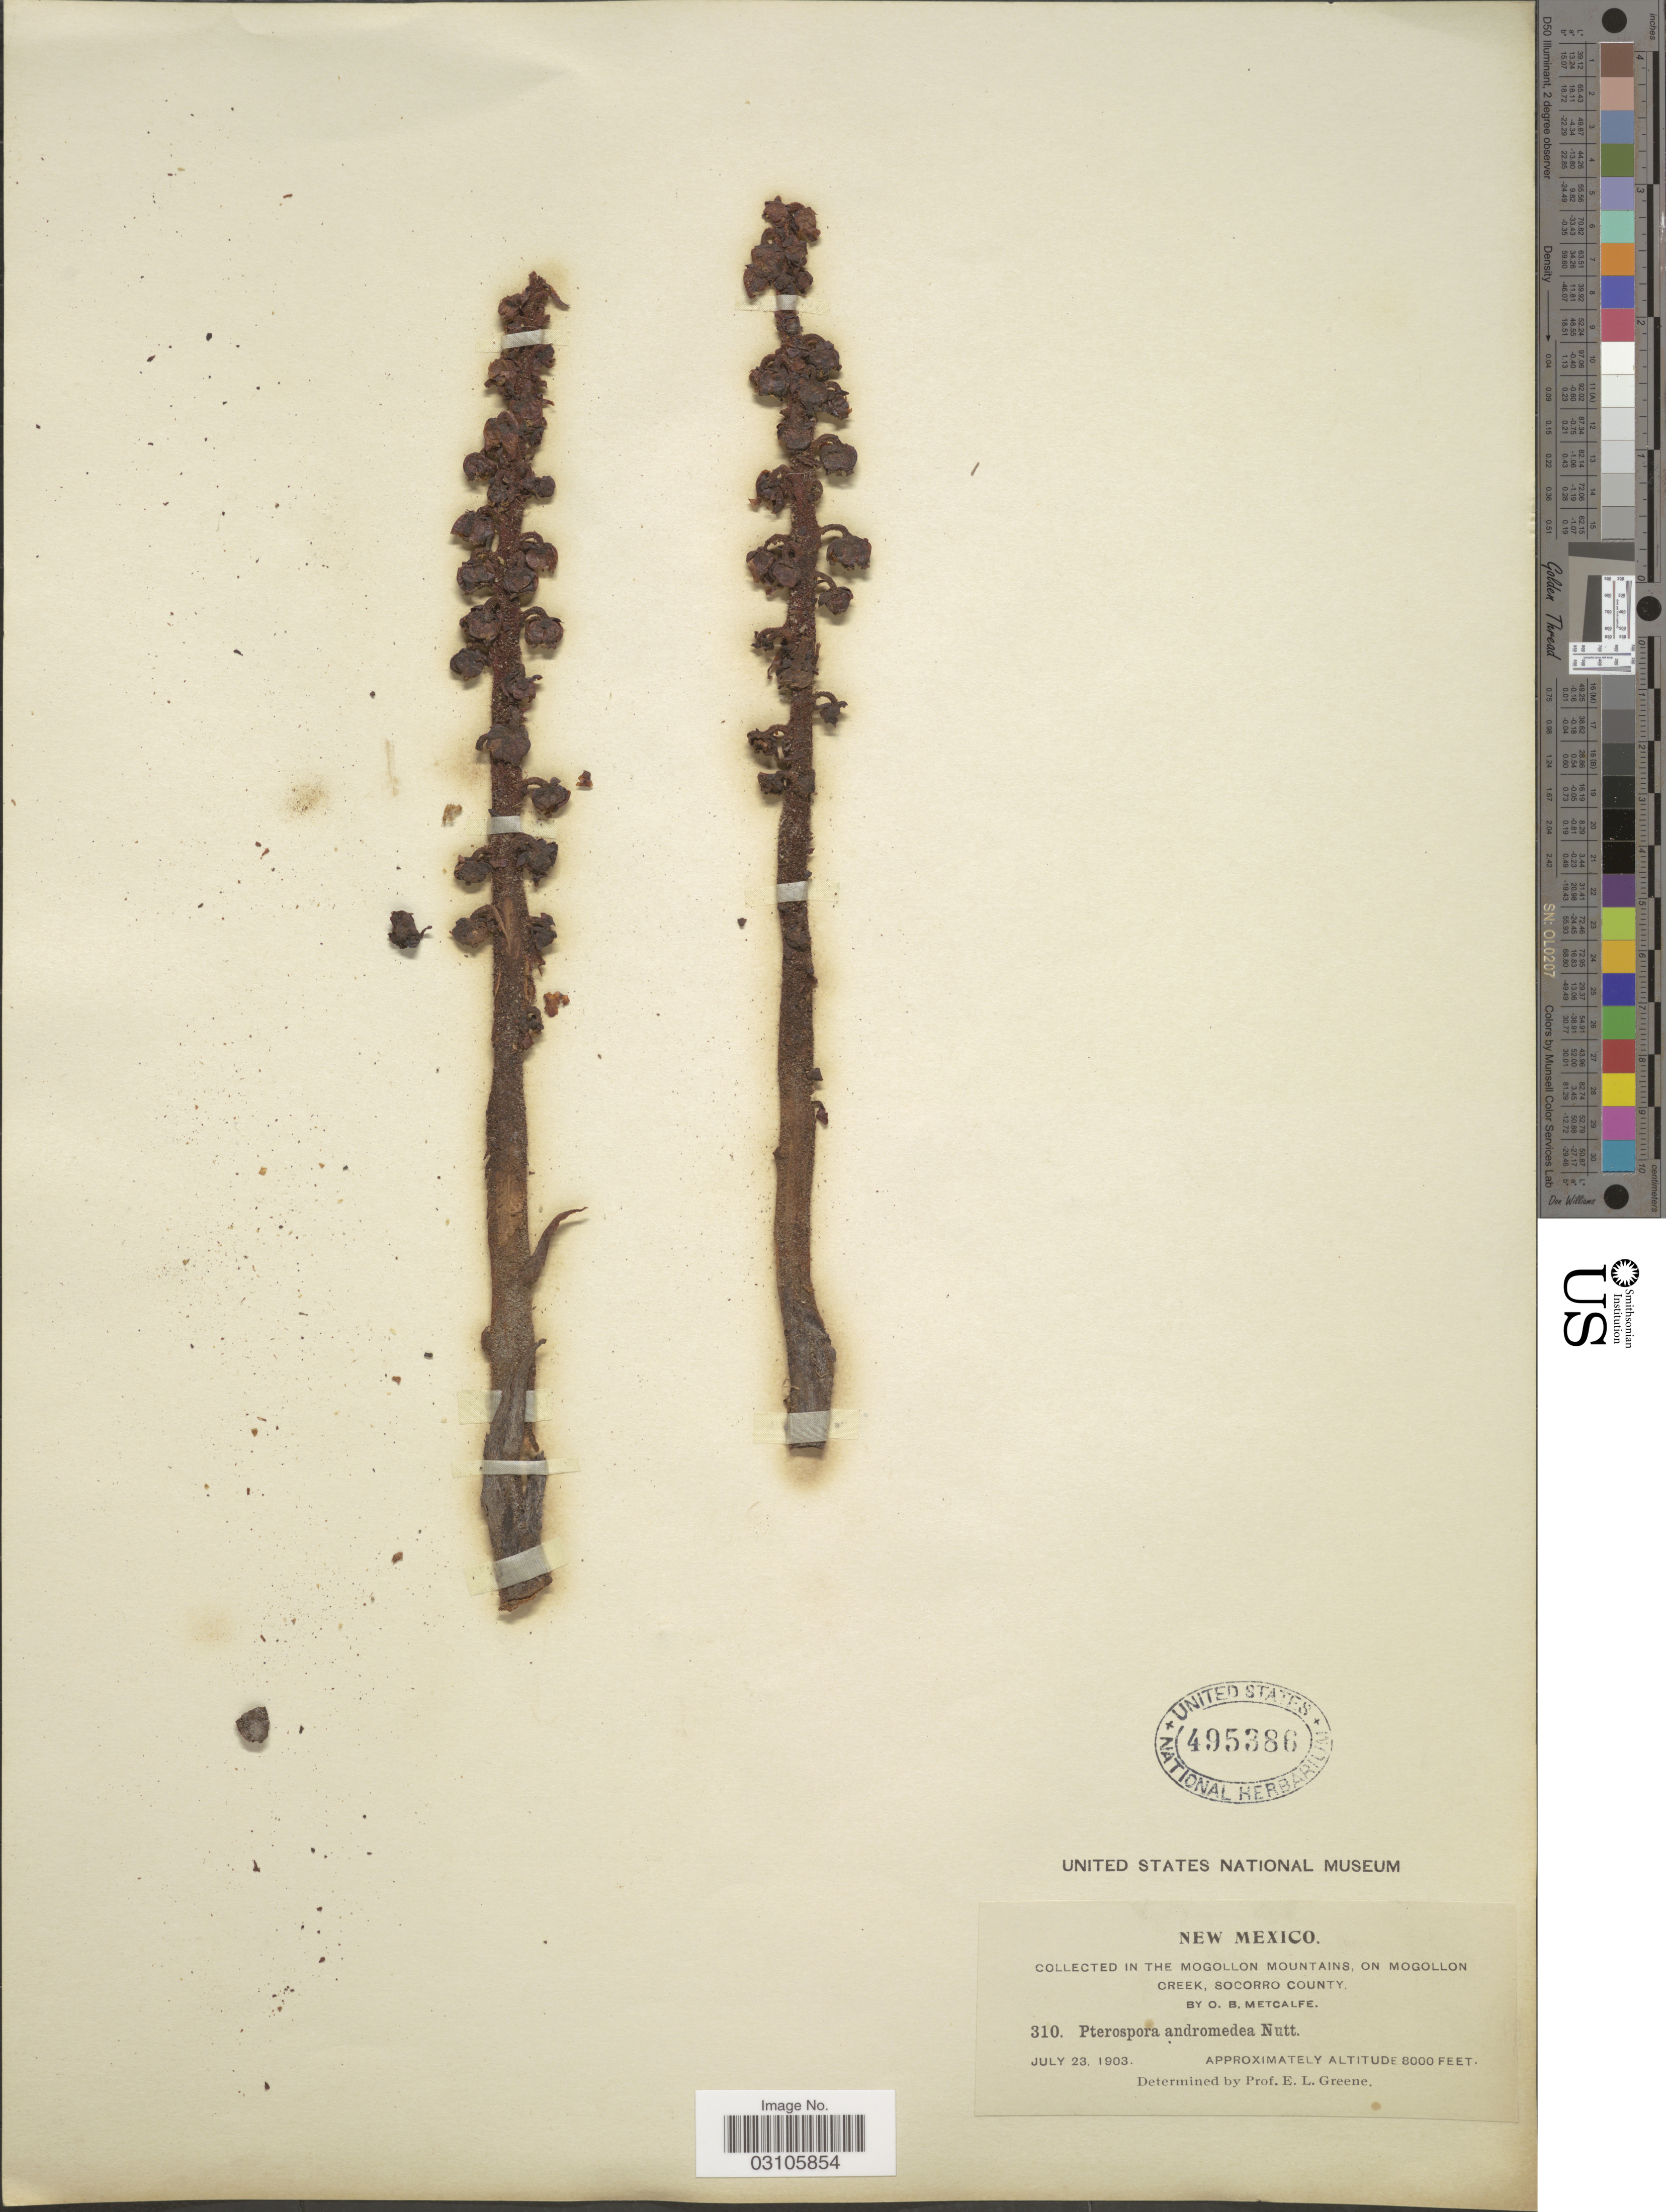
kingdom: Plantae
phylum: Tracheophyta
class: Magnoliopsida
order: Ericales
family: Ericaceae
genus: Pterospora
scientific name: Pterospora andromedea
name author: Nutt.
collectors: O. B. Metcalfe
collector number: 310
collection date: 1903-07-23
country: United States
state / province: New Mexico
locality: Mogollon Mountains, on Mogollon Creek, Socorro County.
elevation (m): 2438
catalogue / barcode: US 495386